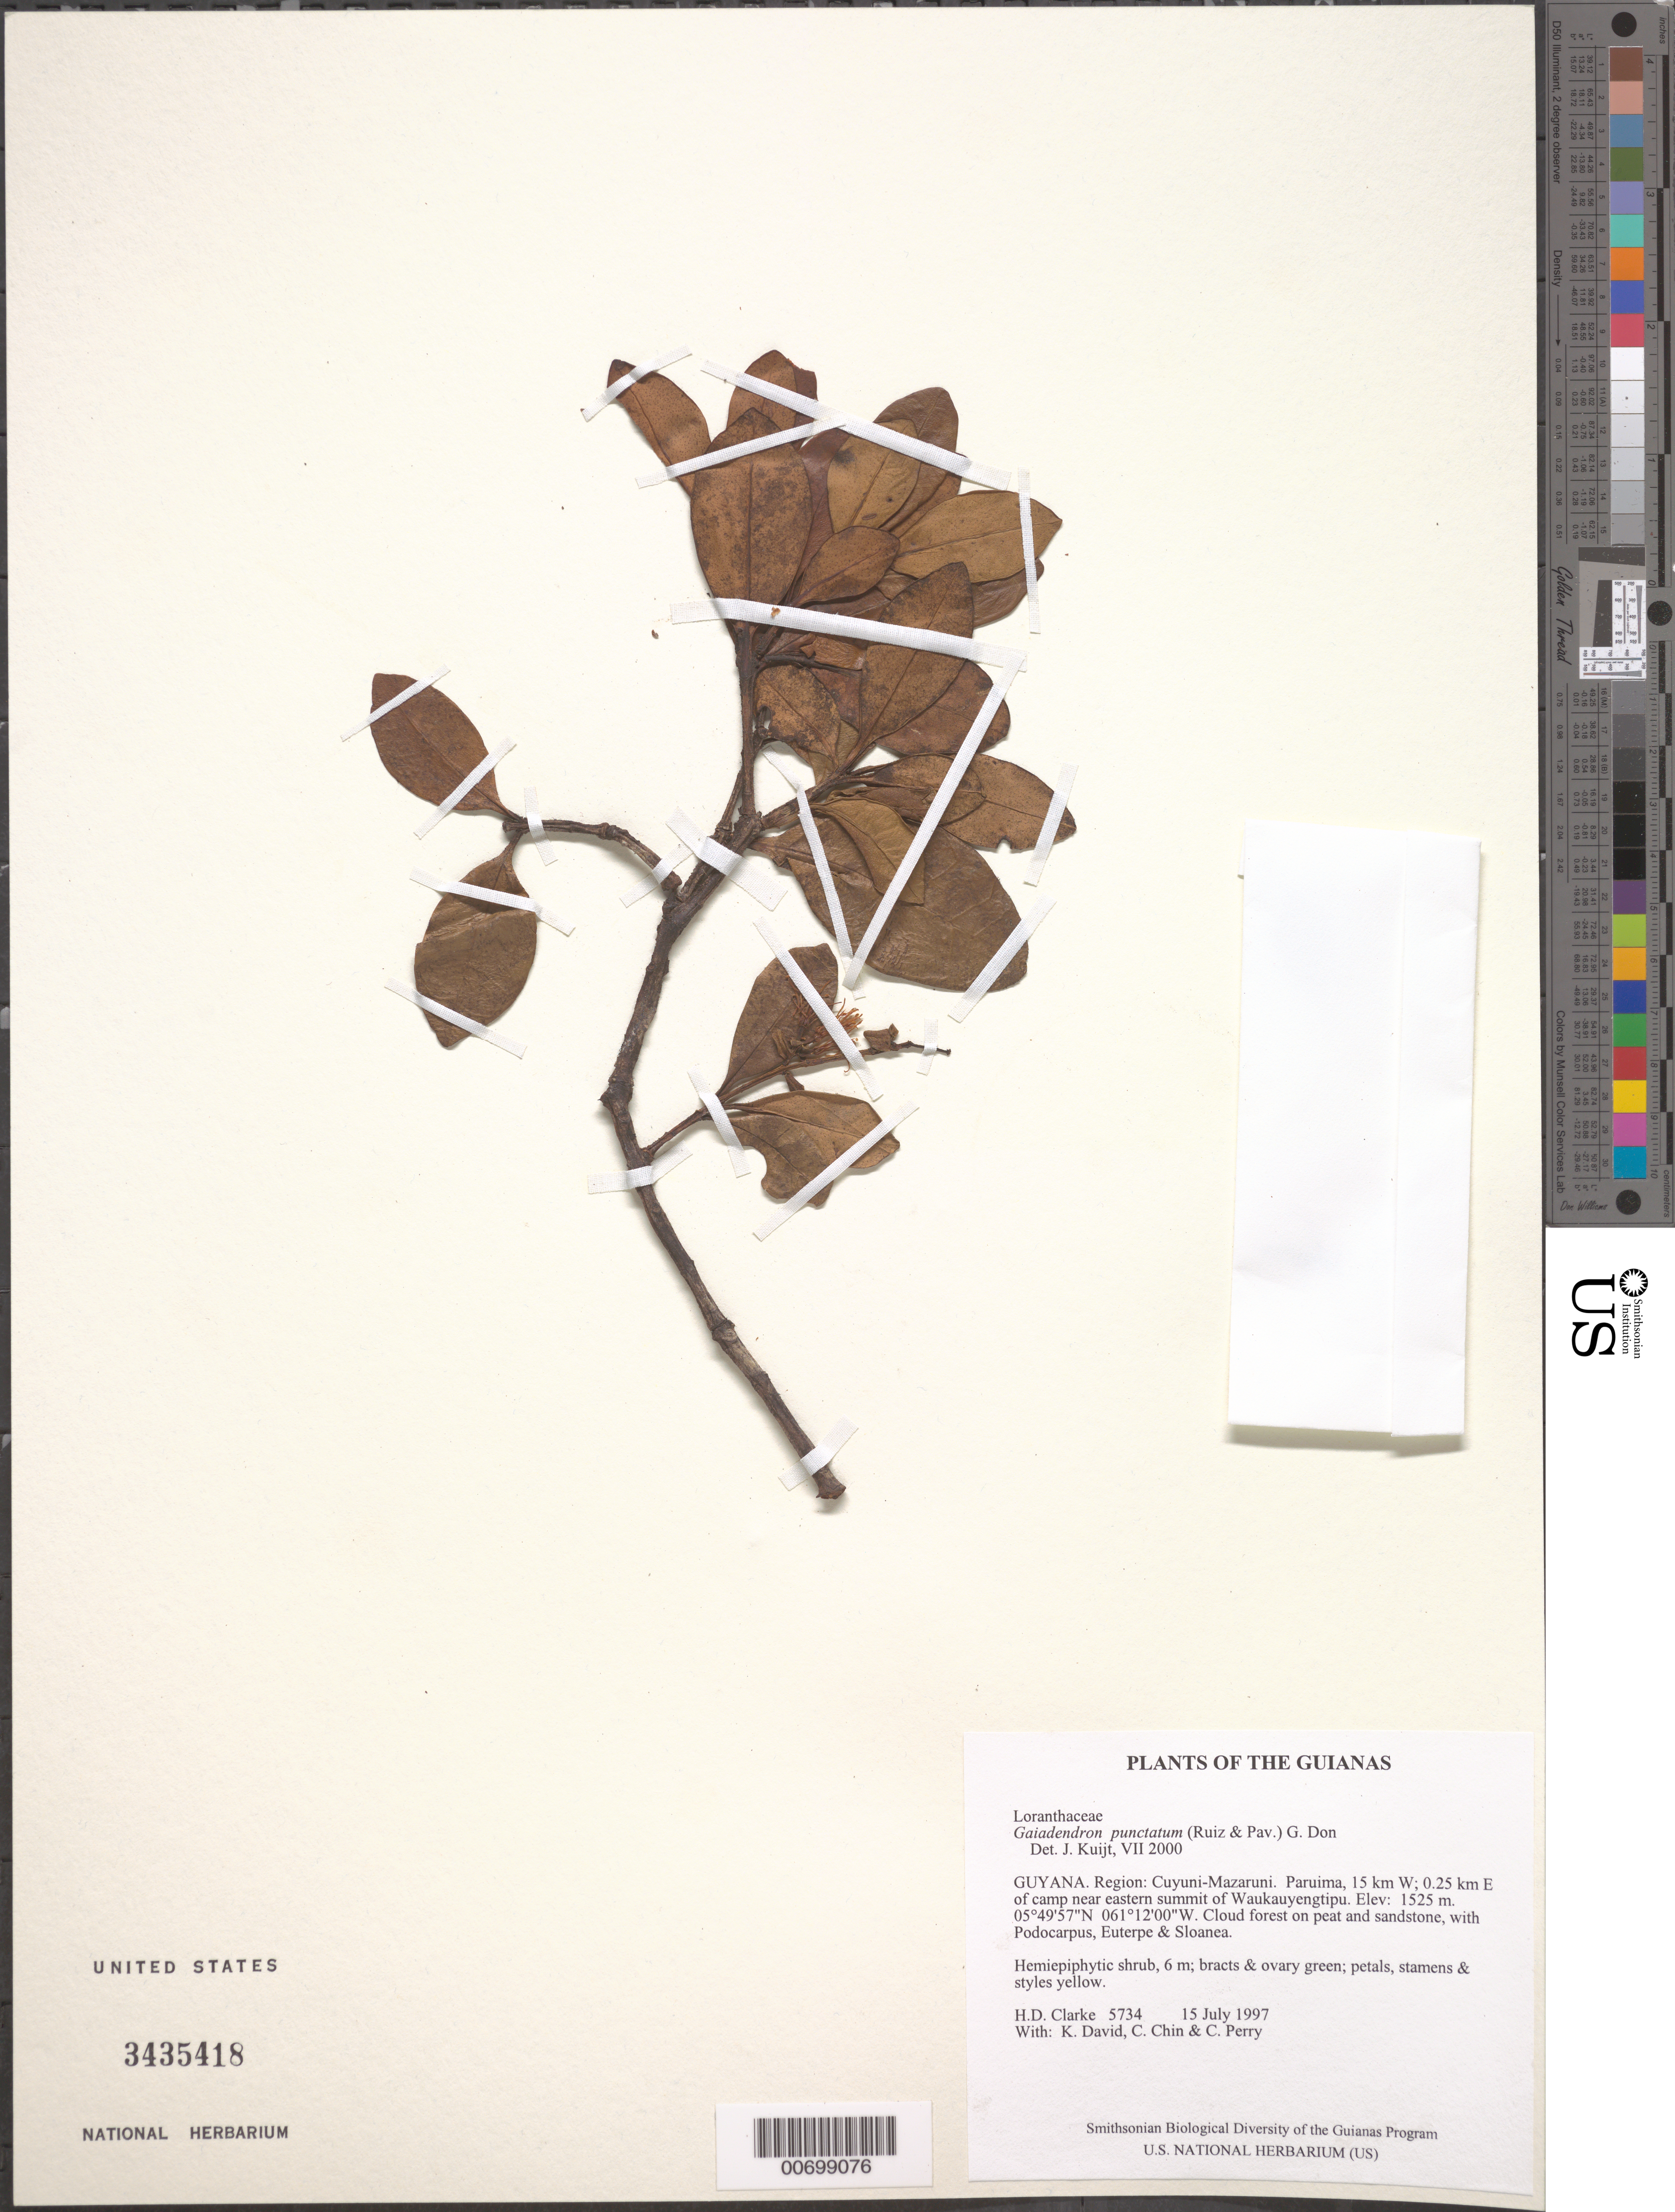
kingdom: Plantae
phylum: Tracheophyta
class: Magnoliopsida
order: Santalales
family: Loranthaceae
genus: Gaiadendron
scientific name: Gaiadendron punctatum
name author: (Ruiz & Pav.) G. Don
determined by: Kuijt, Job, (CANADA)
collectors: H. D. Clarke, K. David, C. Chin & C. Perry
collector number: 5734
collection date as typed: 15 July 1997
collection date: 1997-07-15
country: Guyana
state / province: Cuyuni-Mazaruni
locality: Paruima, 15 km W; 0.25 km E of camp near eastern summit of Waukauyengtipu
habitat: Cloud forest on peat and sandstone, with Podocarpus, Euterpe & Sloanea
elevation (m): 1525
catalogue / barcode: US 3435418